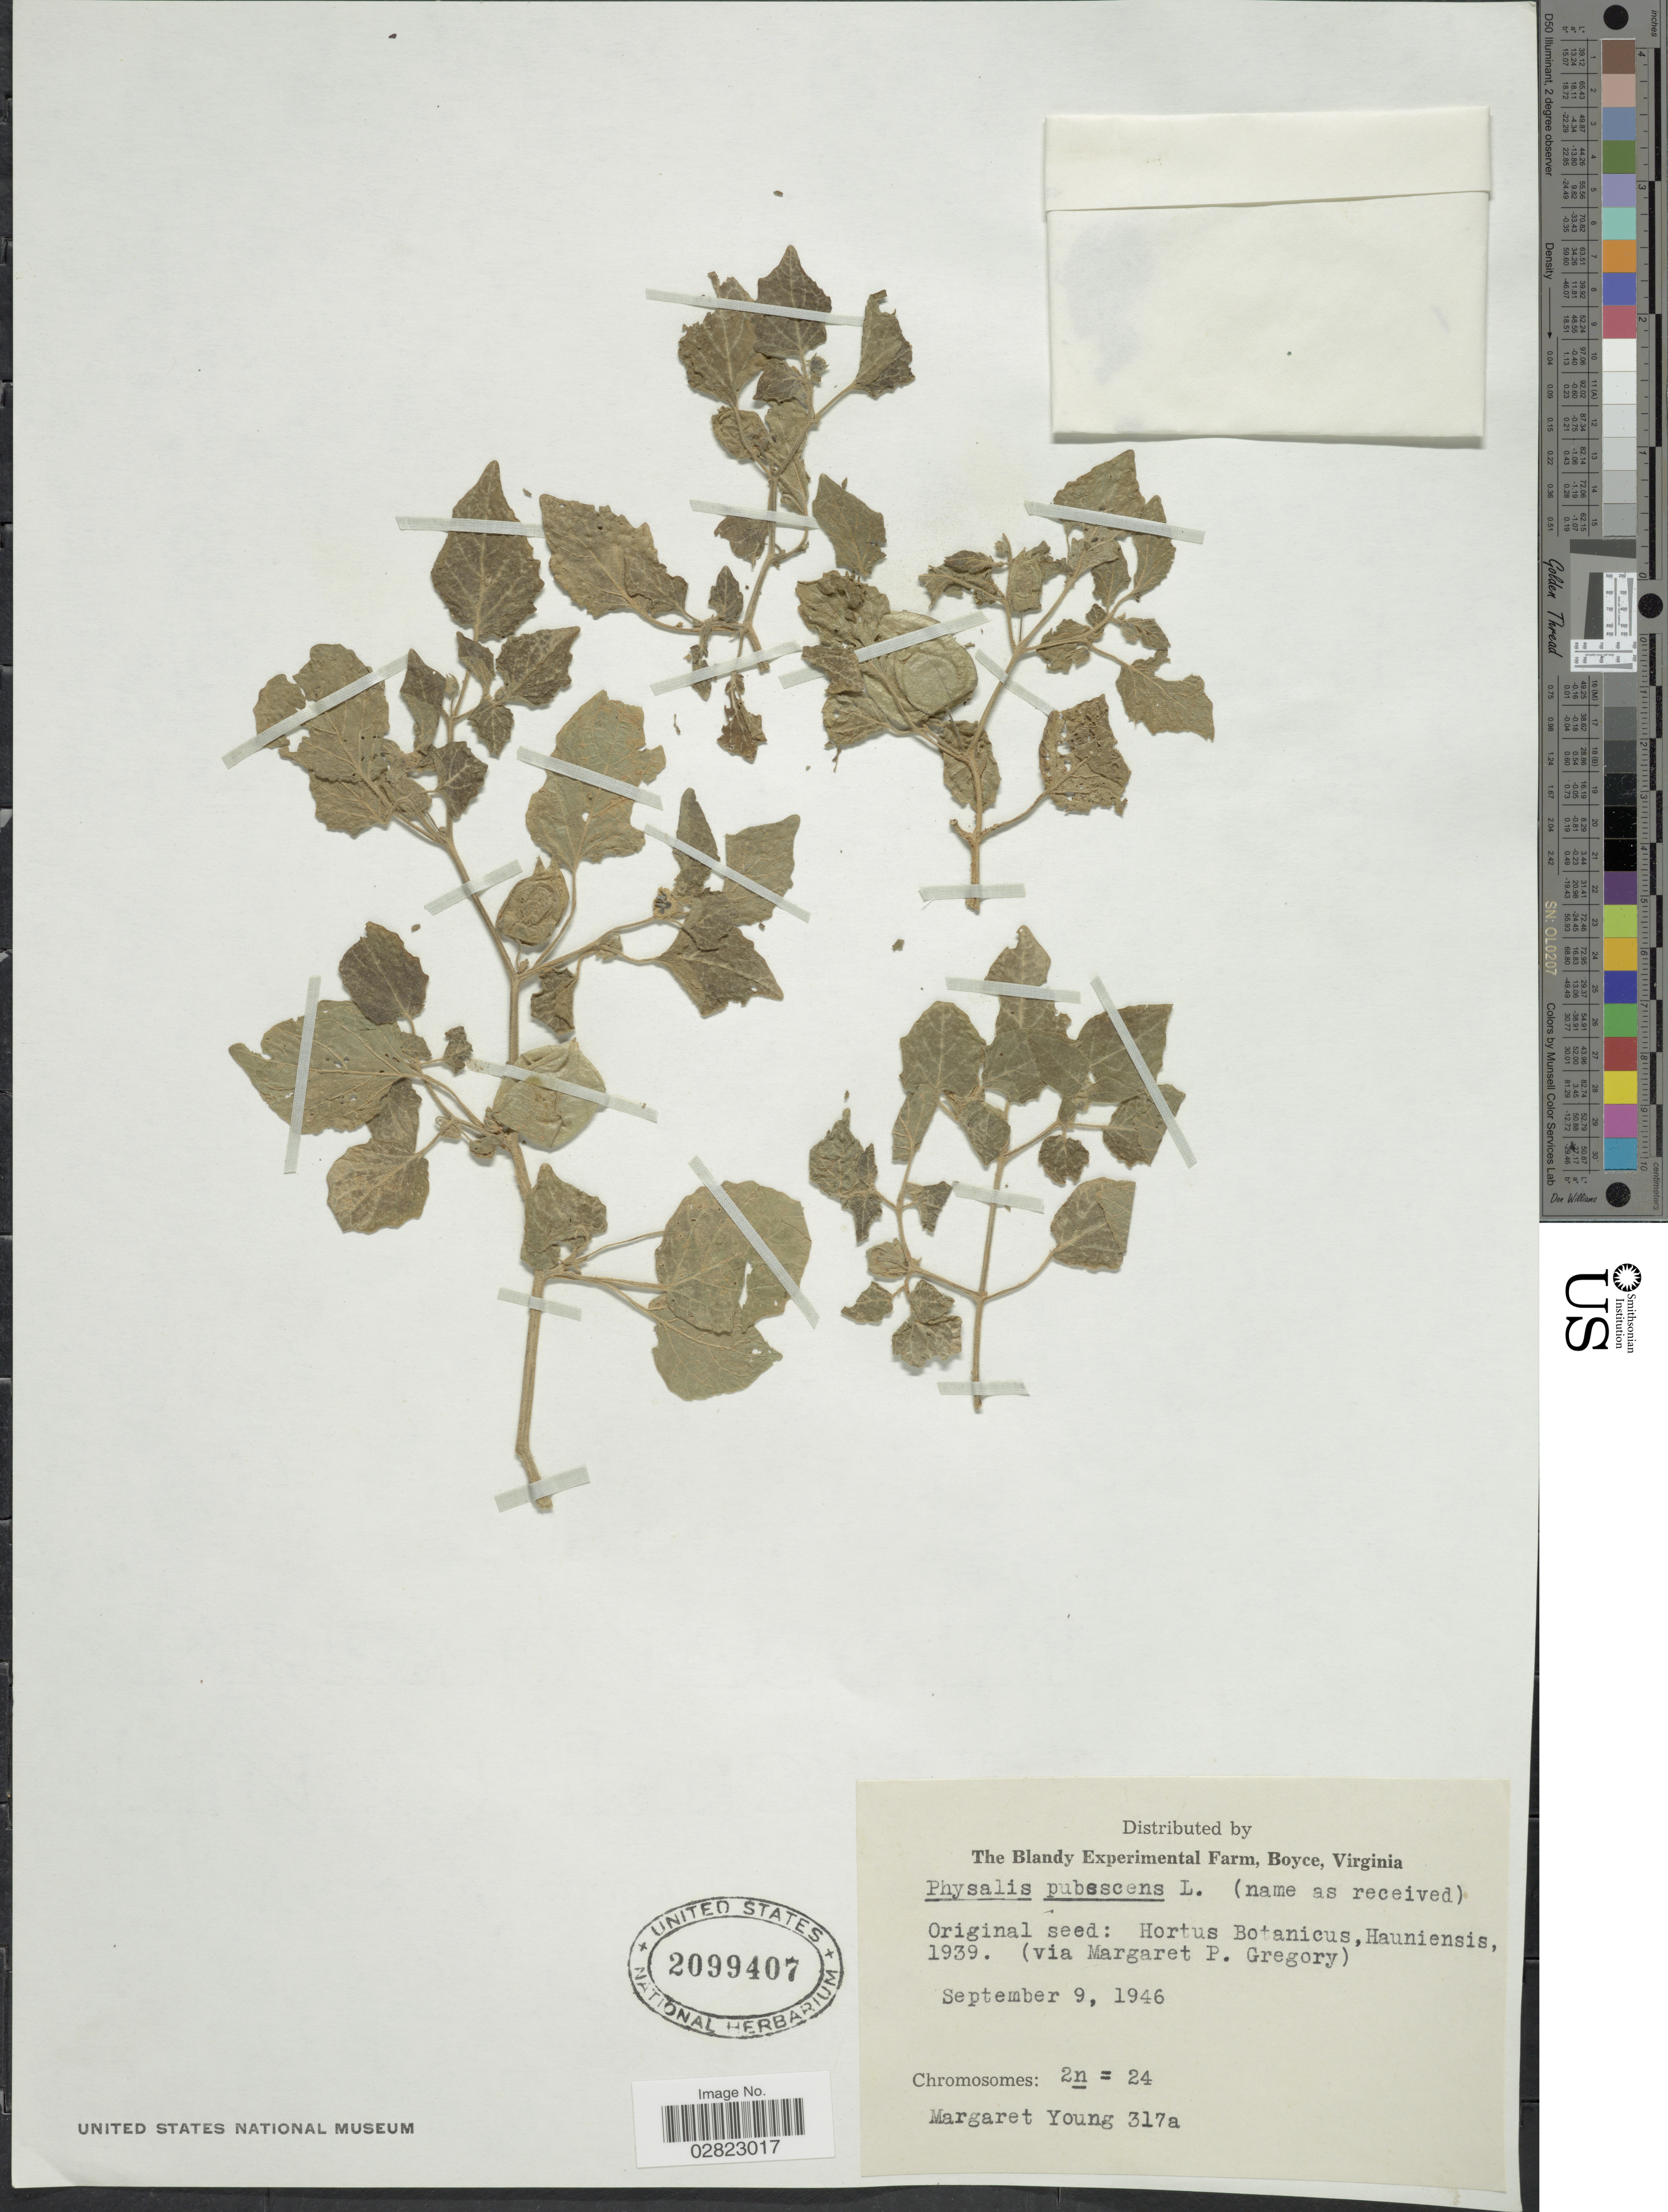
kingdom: Plantae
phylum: Tracheophyta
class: Magnoliopsida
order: Solanales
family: Solanaceae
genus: Physalis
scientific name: Physalis pubescens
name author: L.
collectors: M. Young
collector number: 317a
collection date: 1946-09-09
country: United States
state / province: Virginia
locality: The Blandy Experimental Farm, Boyce.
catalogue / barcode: US 2099407